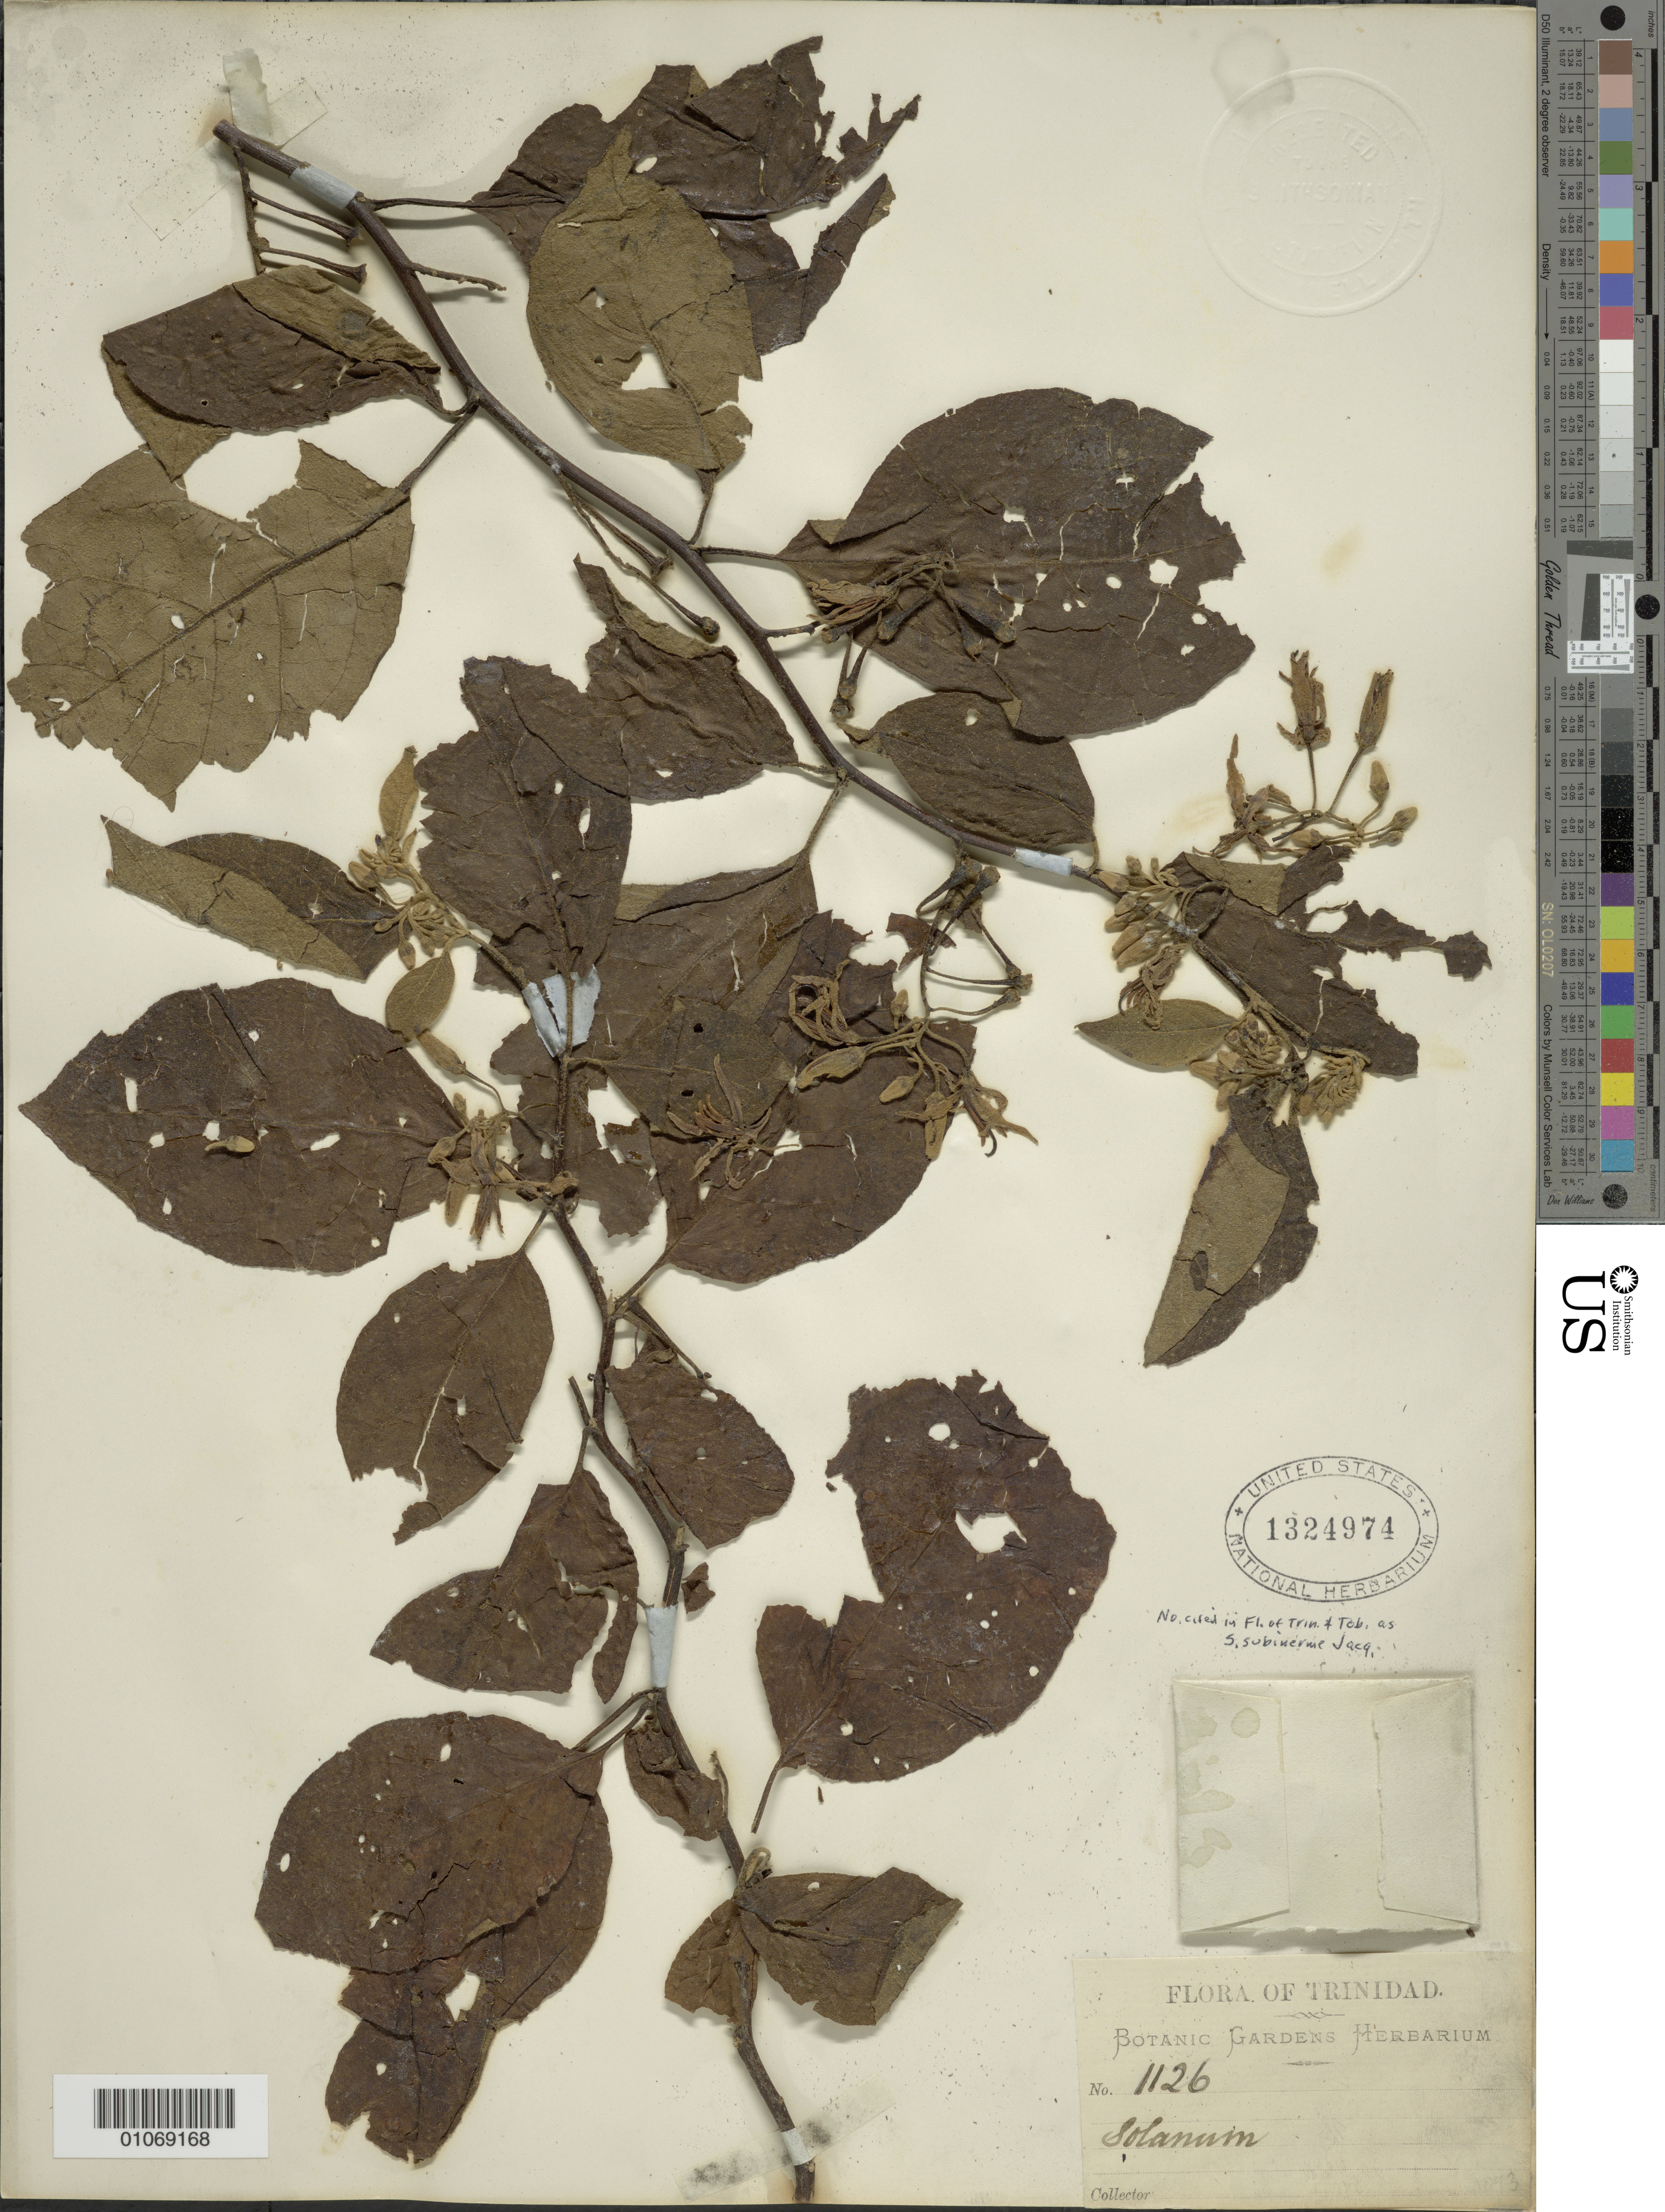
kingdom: Plantae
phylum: Tracheophyta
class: Magnoliopsida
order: Solanales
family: Solanaceae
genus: Solanum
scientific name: Solanum subinerme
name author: Jacq.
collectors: Botanic Gardens Herbarium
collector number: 1126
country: Trinidad and Tobago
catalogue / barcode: US 1324974